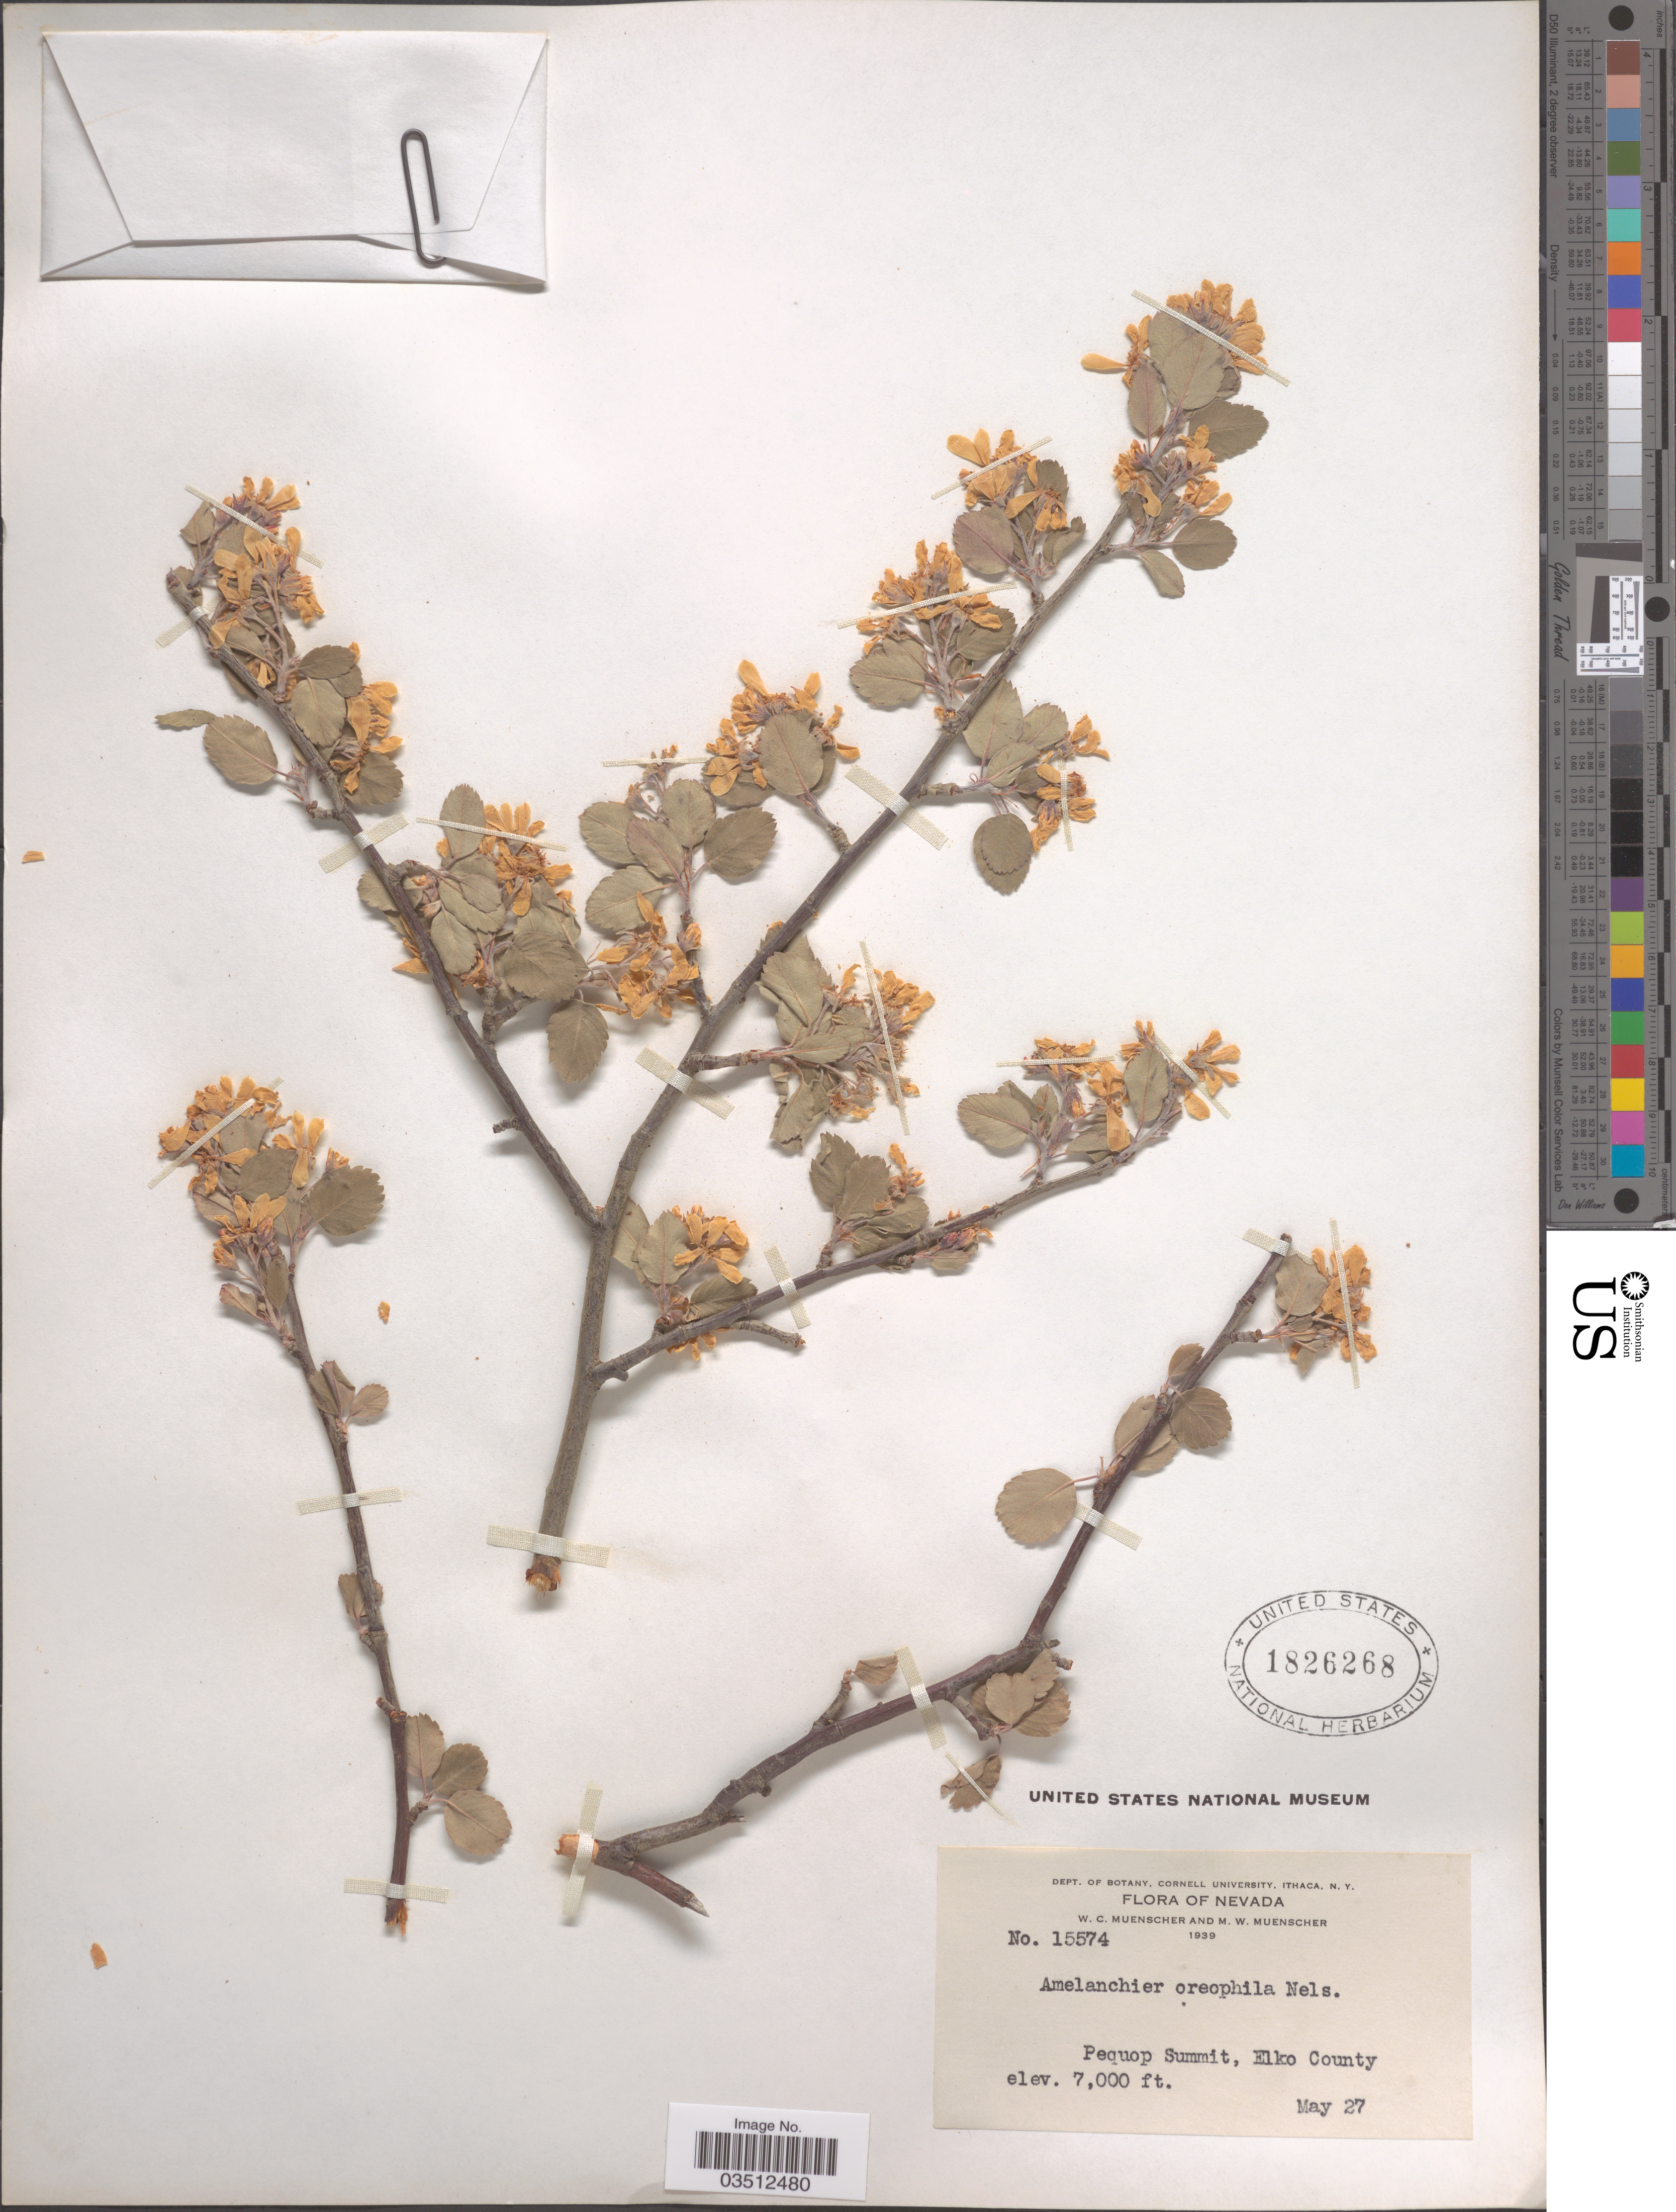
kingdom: Plantae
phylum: Tracheophyta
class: Magnoliopsida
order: Rosales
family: Rosaceae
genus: Amelanchier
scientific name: Amelanchier oreophila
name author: A. Nelson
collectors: W. Muenscher & M. Muenscher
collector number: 15574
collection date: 1939-05-27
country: United States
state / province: Nevada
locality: Pequop Summit, Elko County.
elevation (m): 2134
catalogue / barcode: US 1826268